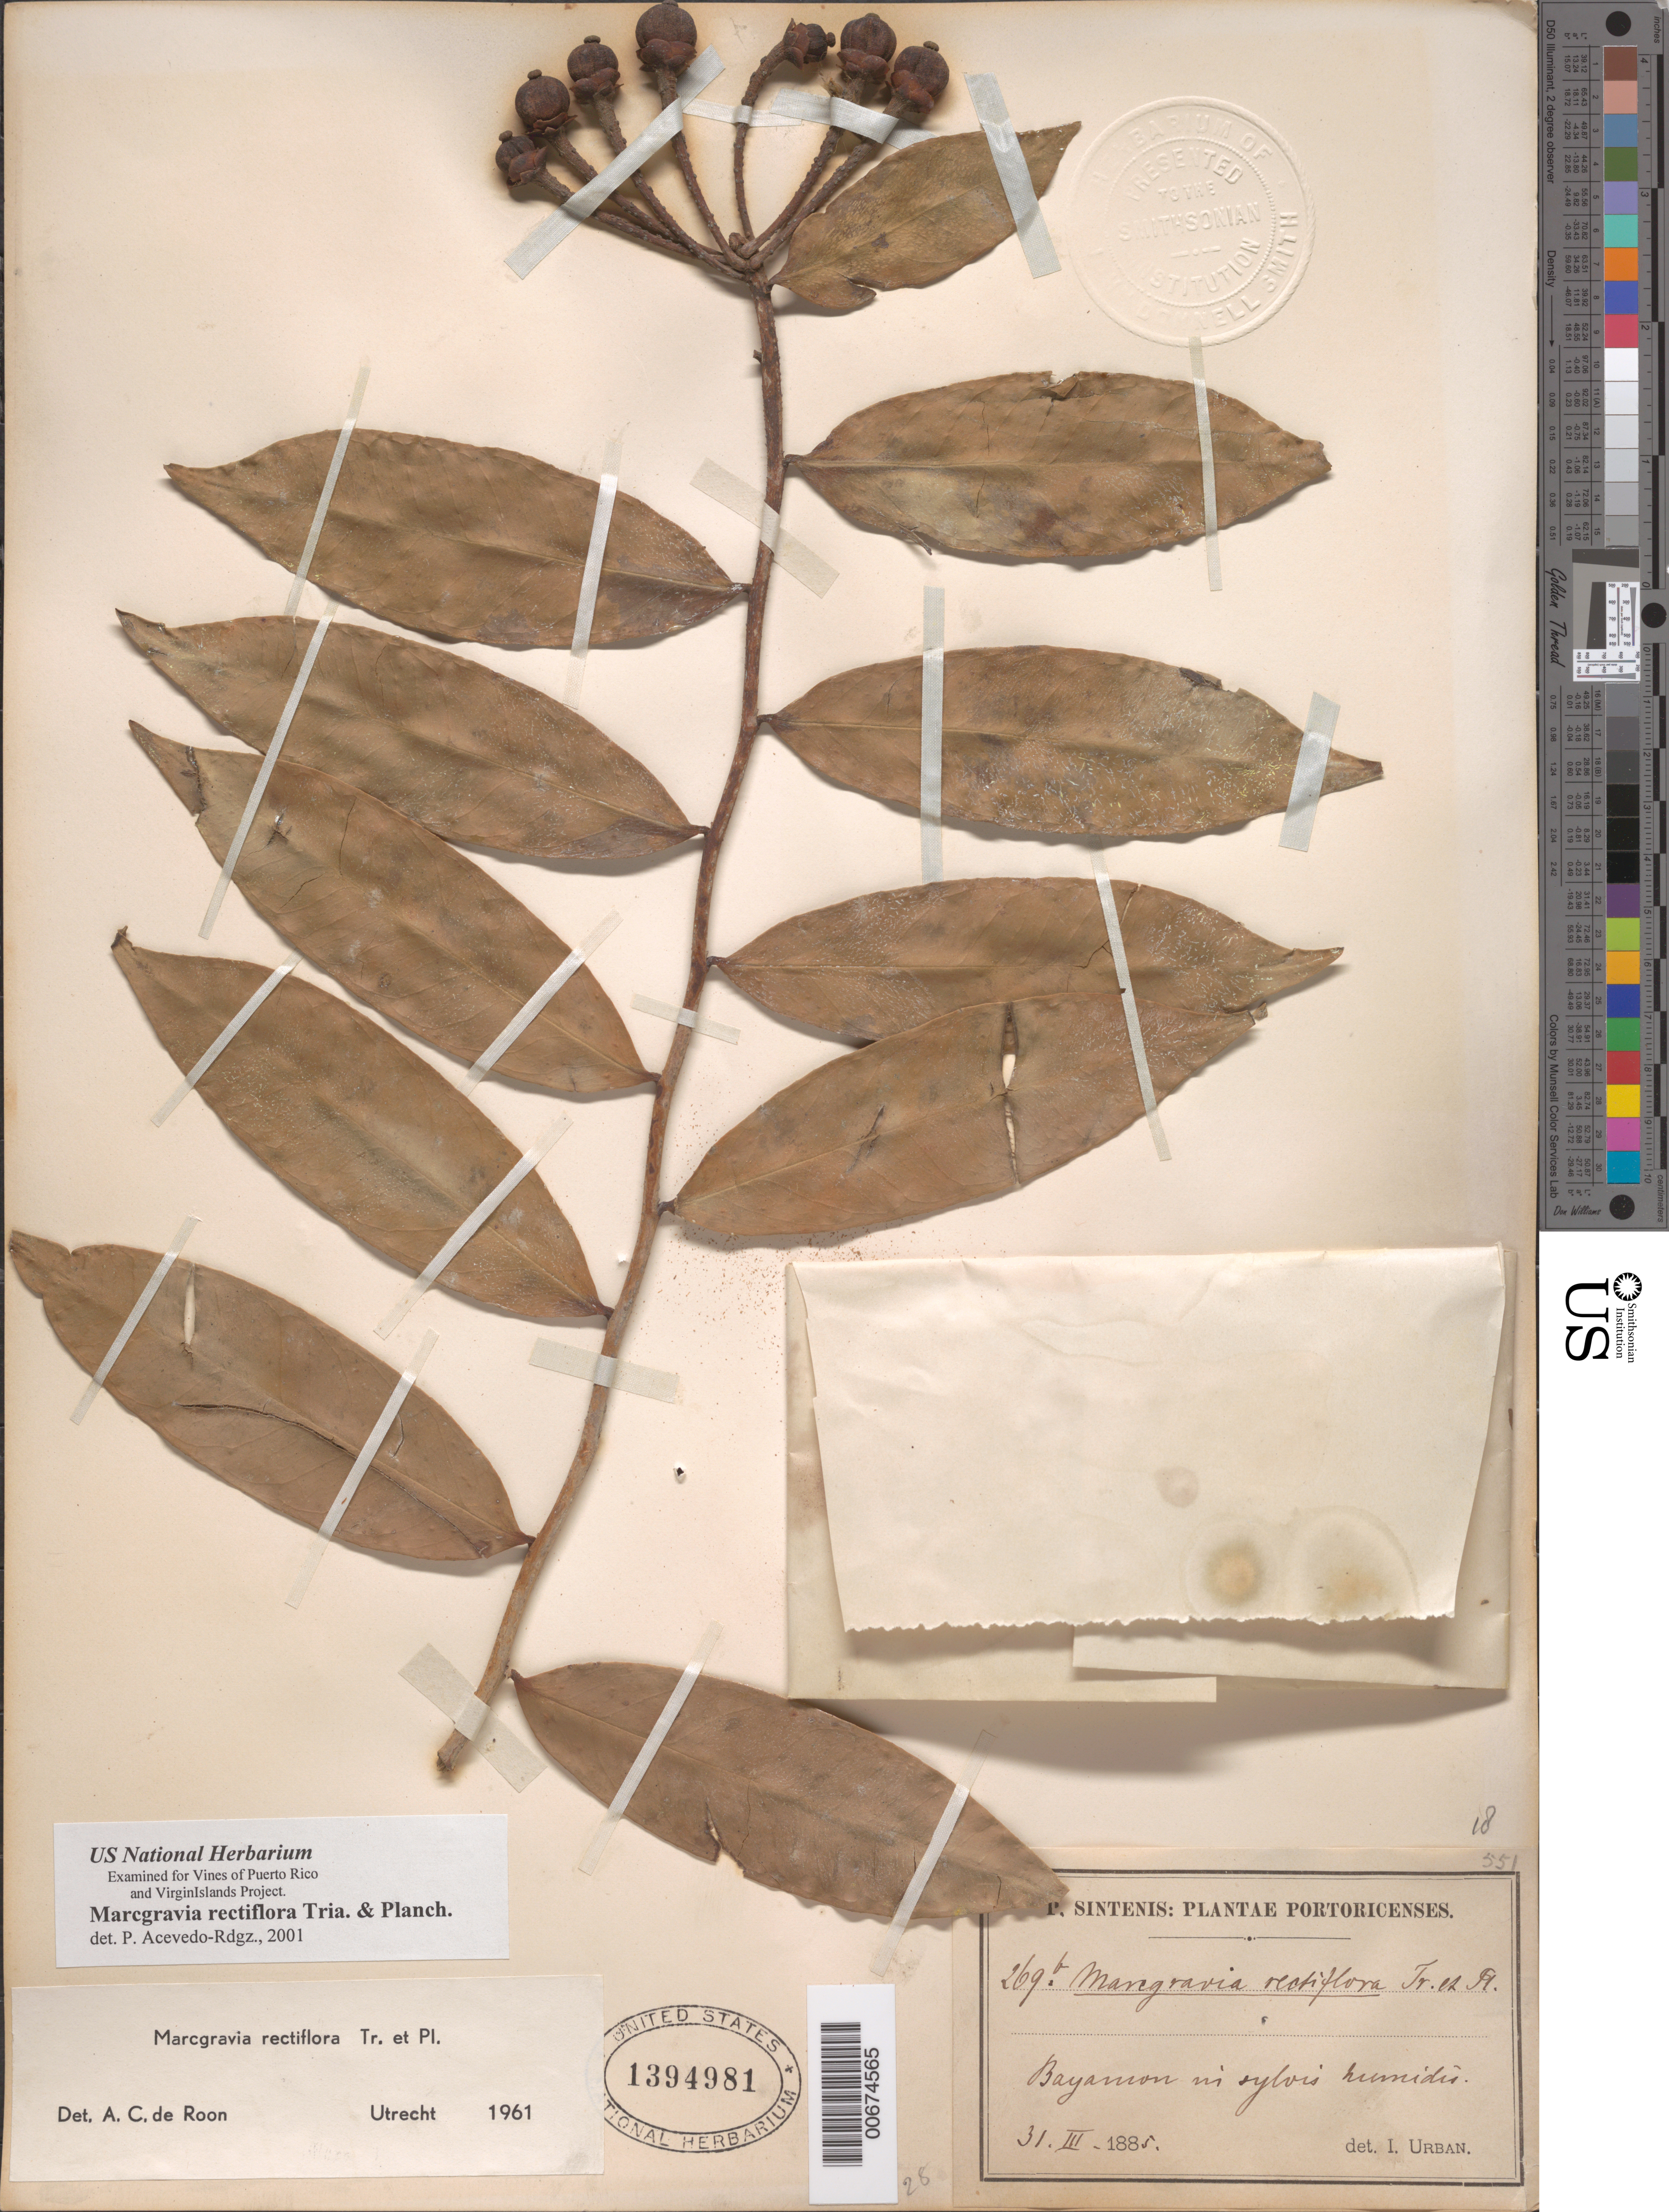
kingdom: Plantae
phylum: Tracheophyta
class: Magnoliopsida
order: Ericales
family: Marcgraviaceae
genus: Marcgravia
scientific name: Marcgravia rectiflora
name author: Triana & Planch.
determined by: Acevedo-Rodríguez, P., (BOT), Smithsonian Institution - National Museum of Natural History (UNITED STATES)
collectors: P. Sintenis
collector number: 269b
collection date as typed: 31 Mar 1885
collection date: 1885-03-31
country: Puerto Rico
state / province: Bayamón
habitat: in sylvis humidí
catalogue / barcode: US 1394981